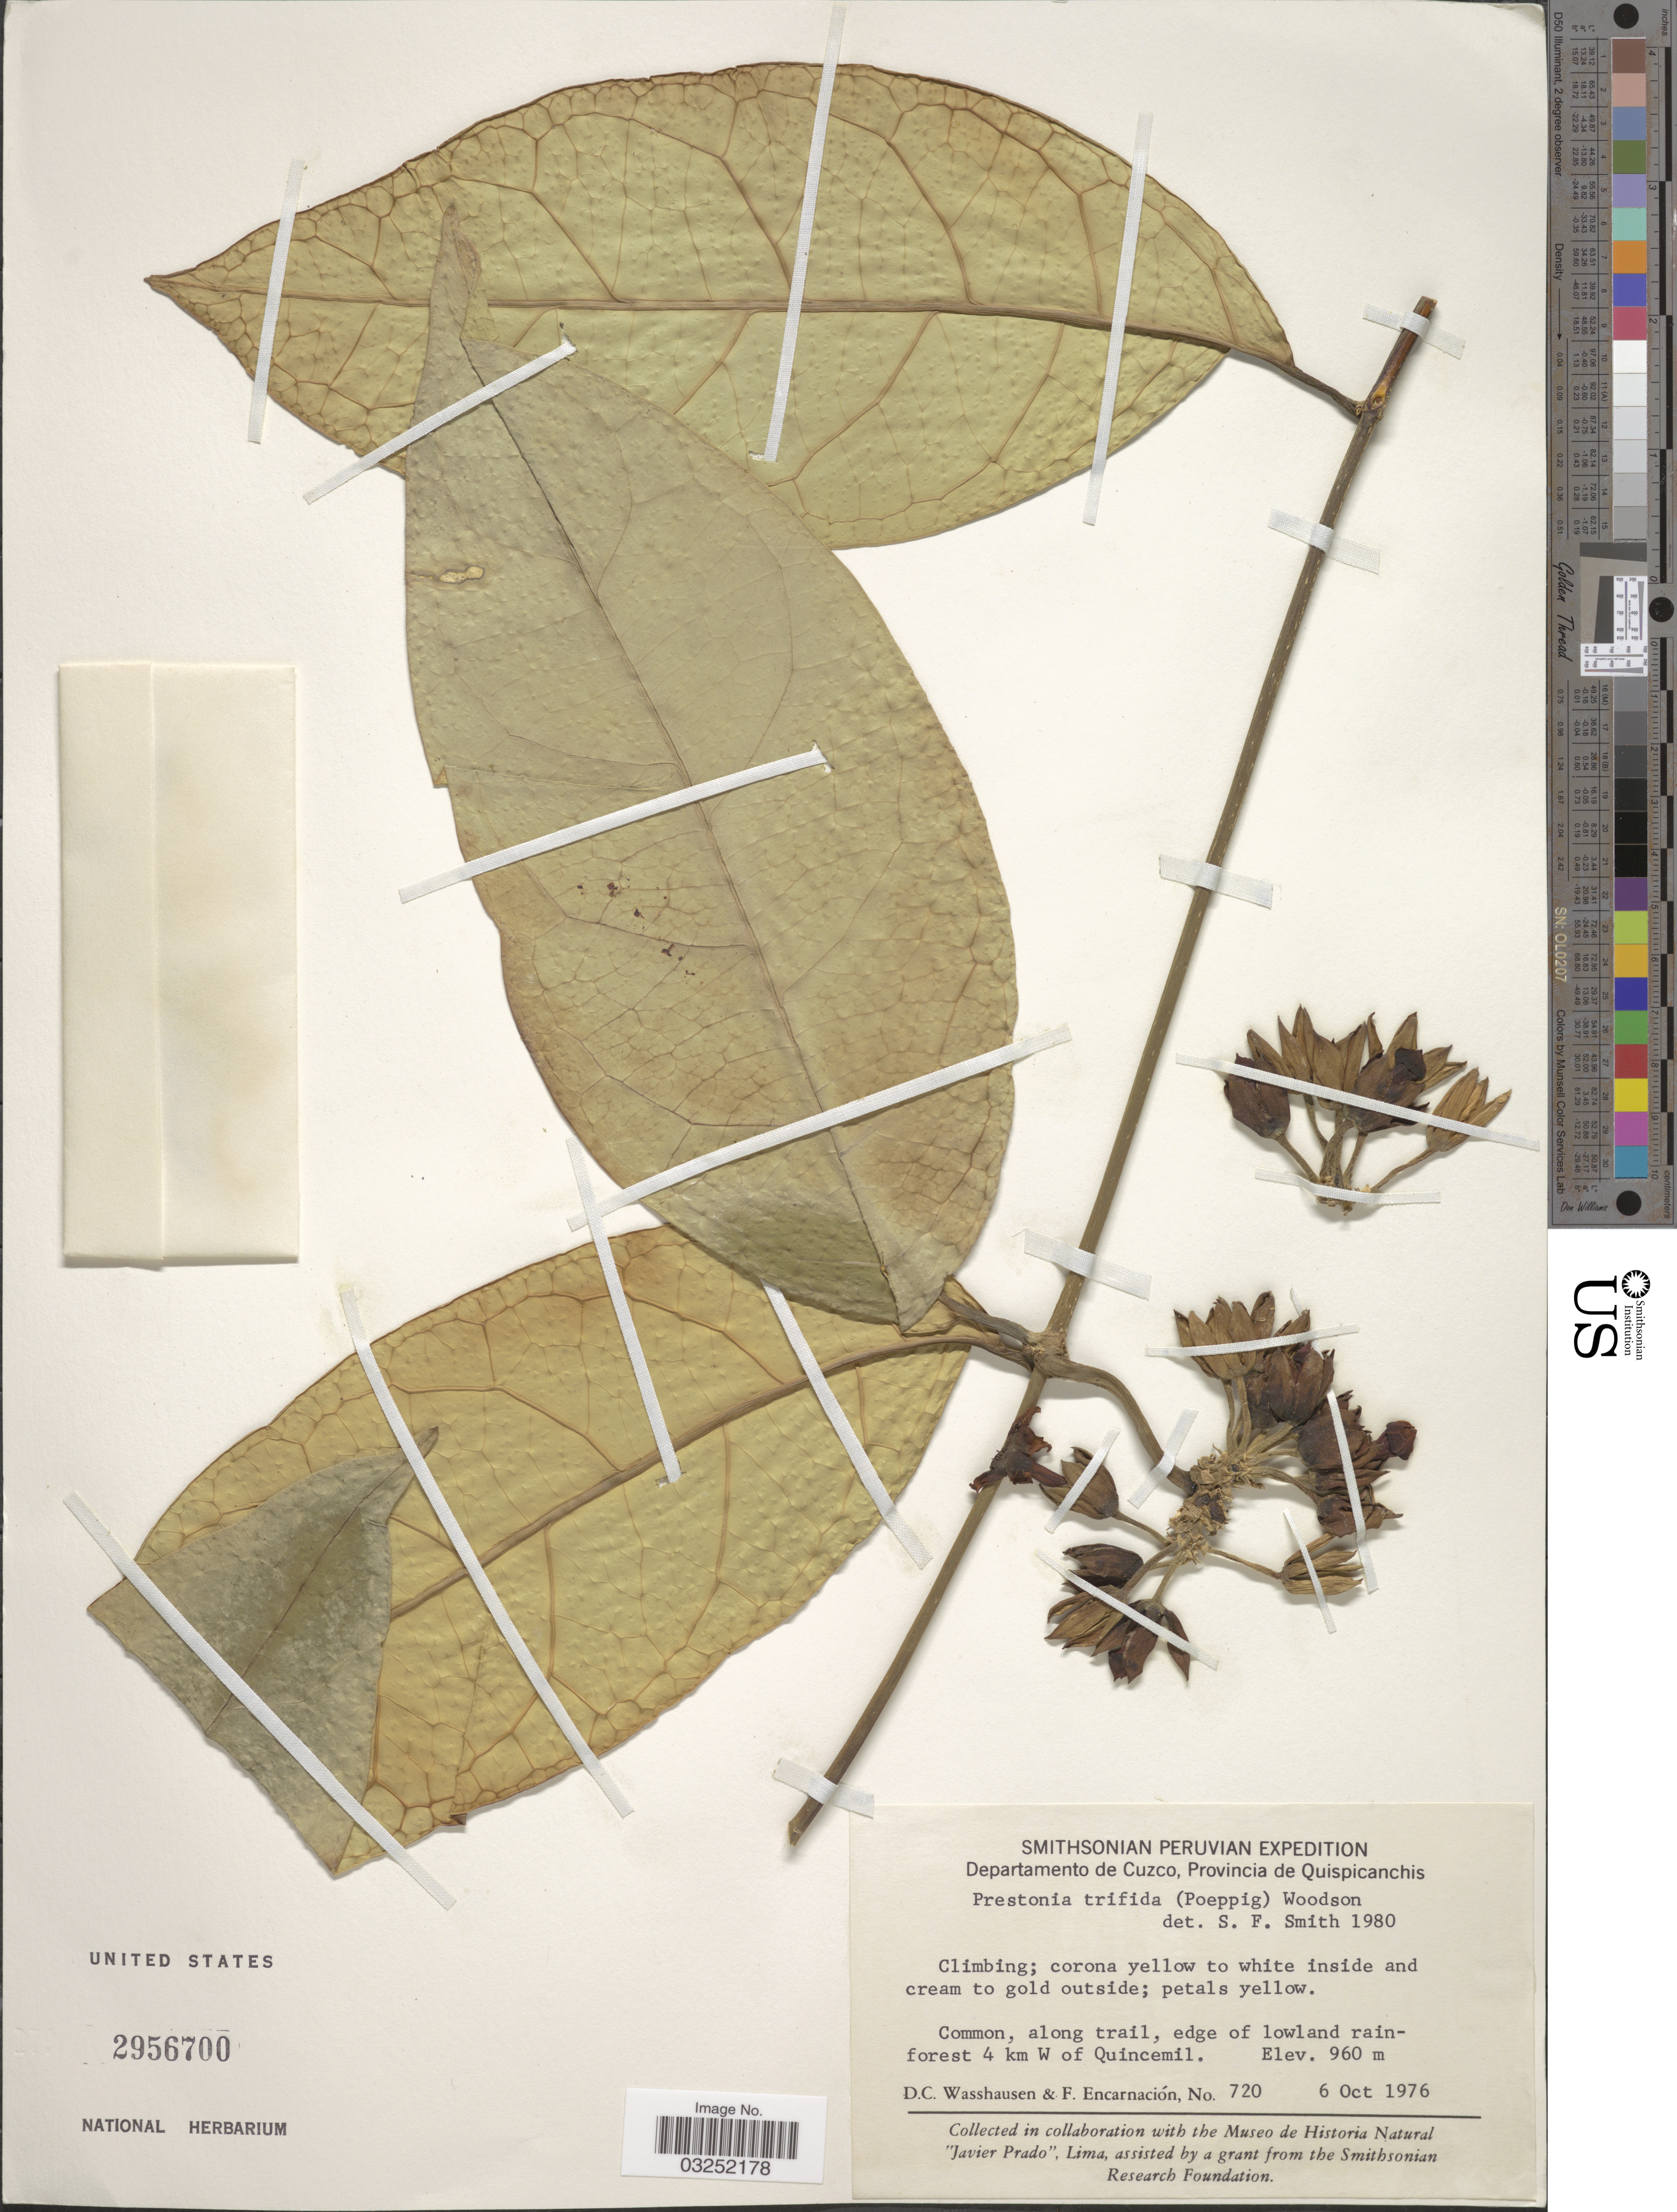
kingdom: Plantae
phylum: Tracheophyta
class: Magnoliopsida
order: Gentianales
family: Apocynaceae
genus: Prestonia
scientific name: Prestonia trifida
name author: (Poepp.) Woodson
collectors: D. C. Wasshausen & F. Encarnación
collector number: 720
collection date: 1976-10-06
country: Peru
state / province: Cusco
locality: Departamento de Cuzco, Provincia de Quispicanchis, Common, along trail, edge of lowland rainforest 4 km W of Quincemil.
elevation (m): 960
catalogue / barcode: US 2956700